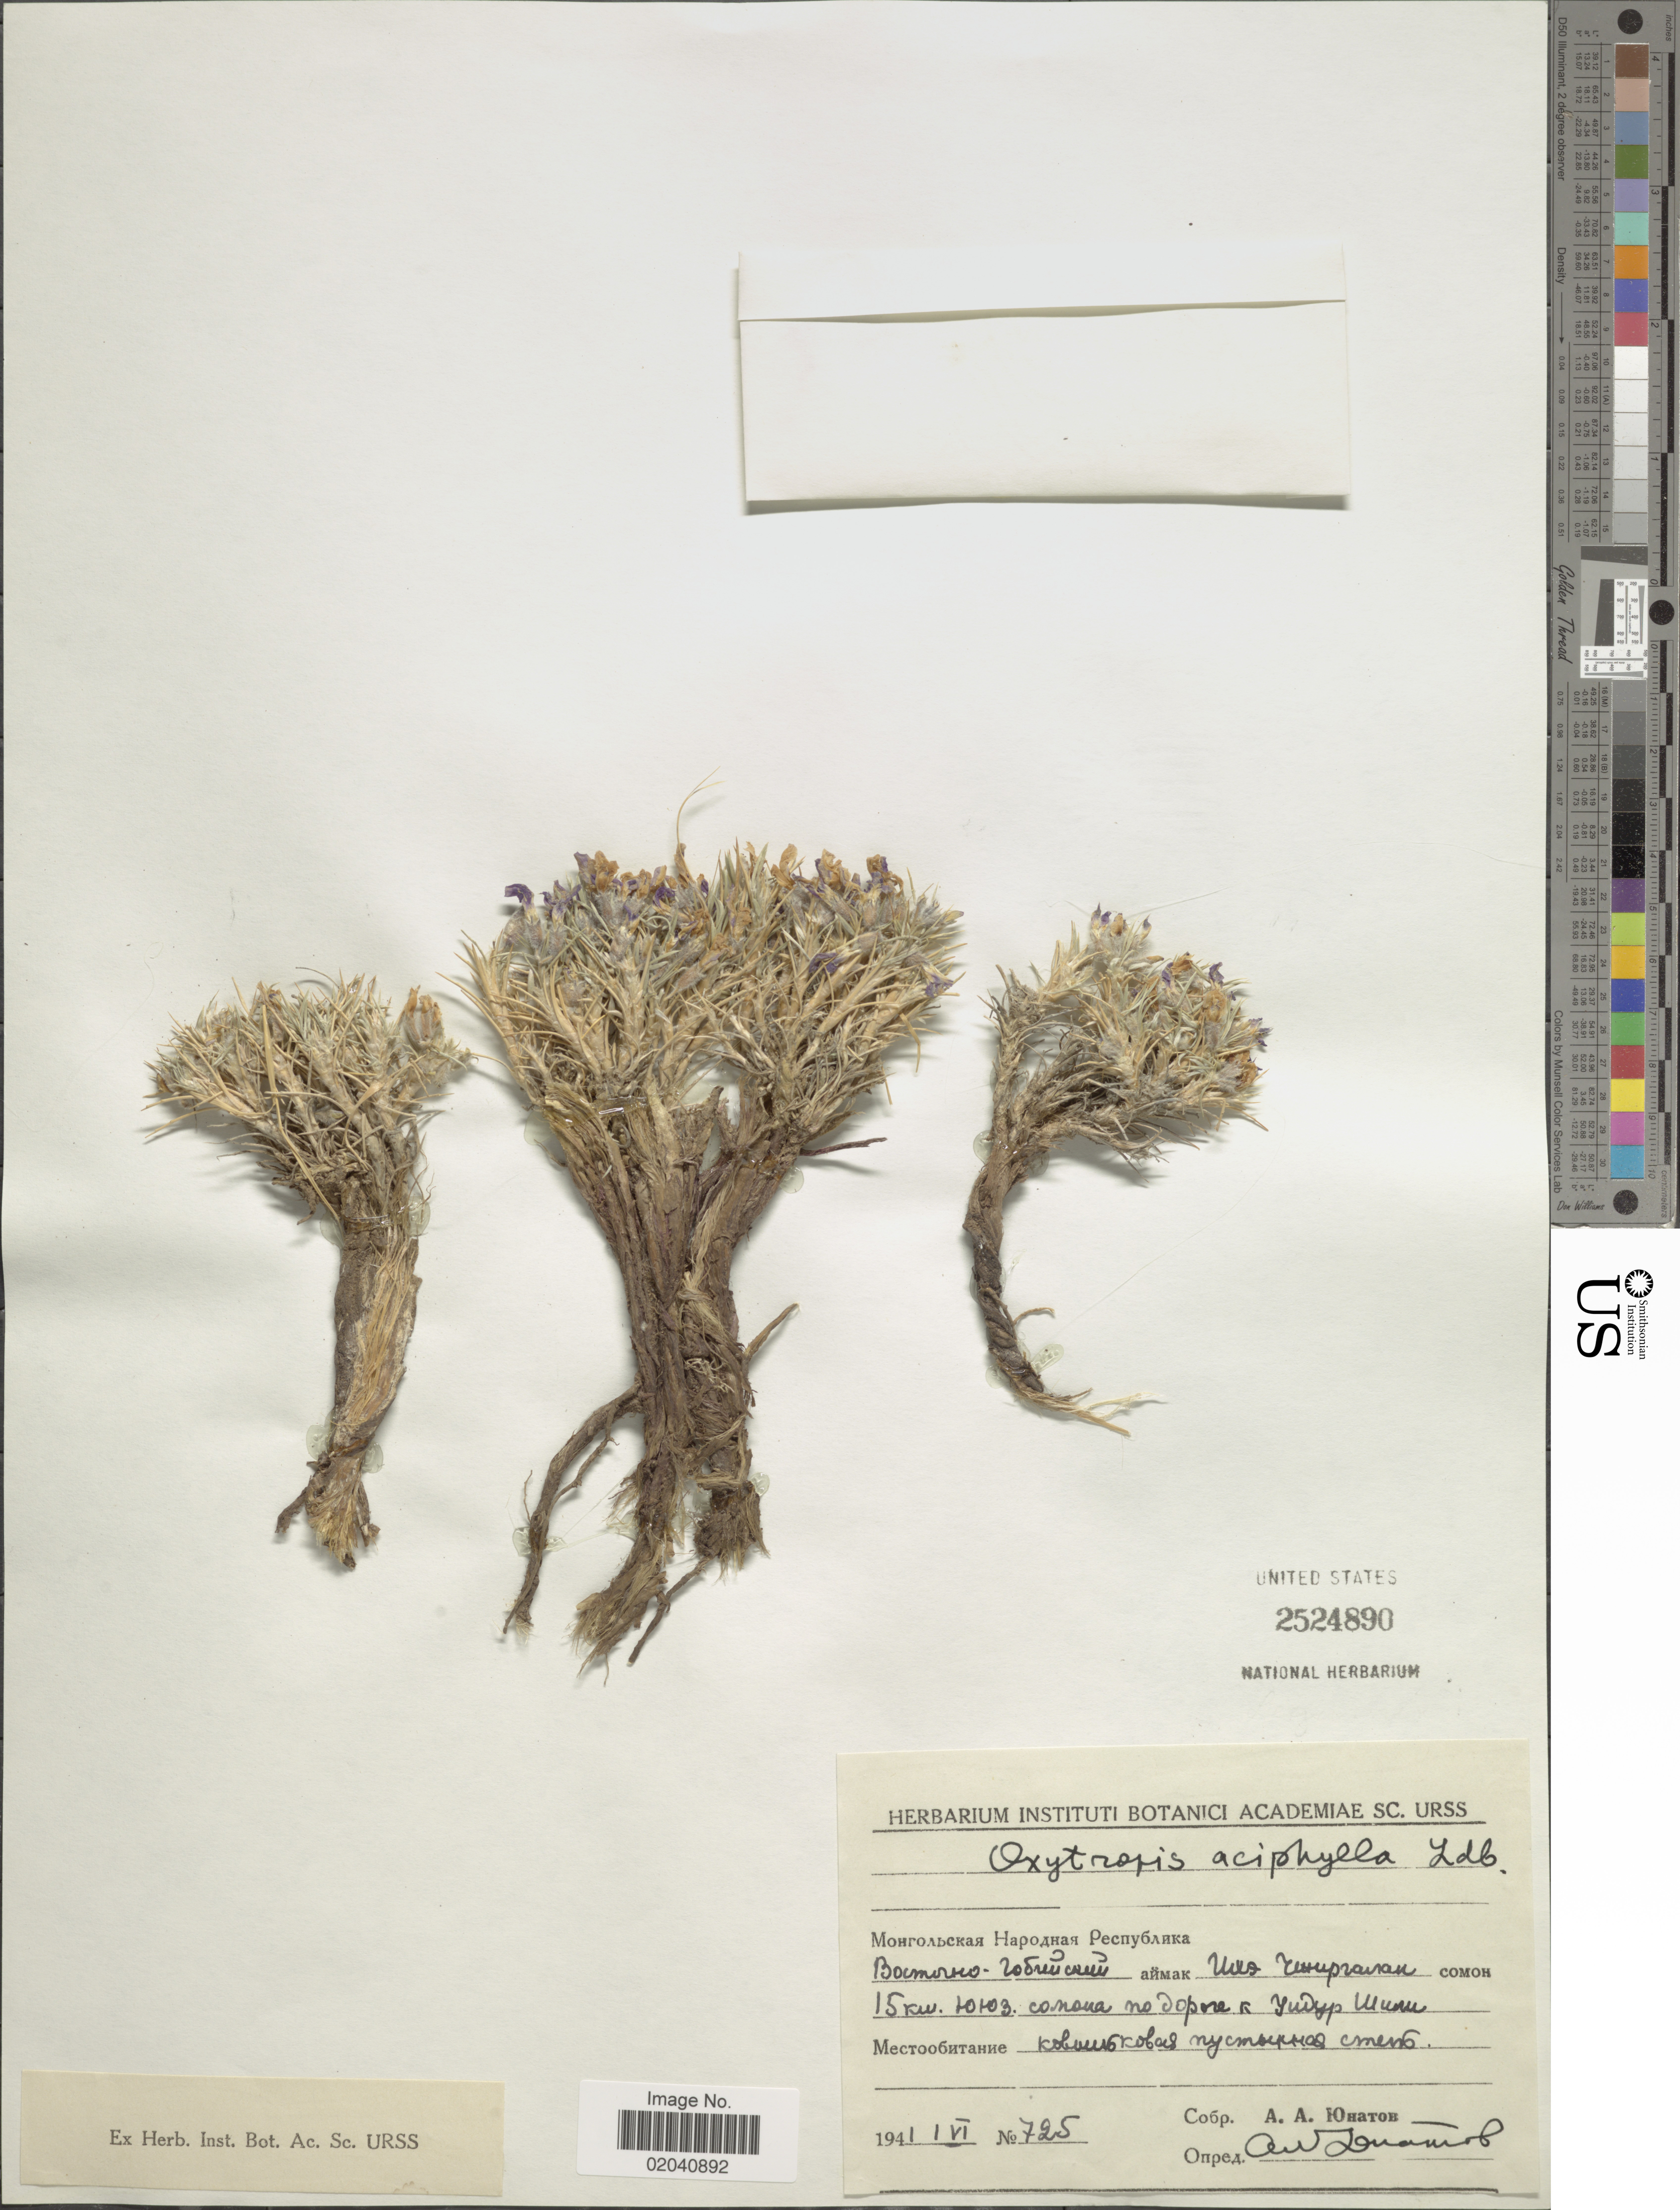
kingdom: Plantae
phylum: Tracheophyta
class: Magnoliopsida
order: Fabales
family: Fabaceae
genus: Oxytropis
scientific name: Oxytropis aciphylla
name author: Ledeb.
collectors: A. Unatov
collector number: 725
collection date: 1941-06-01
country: Mongolia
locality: East Gobi aimag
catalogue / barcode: US 2524890